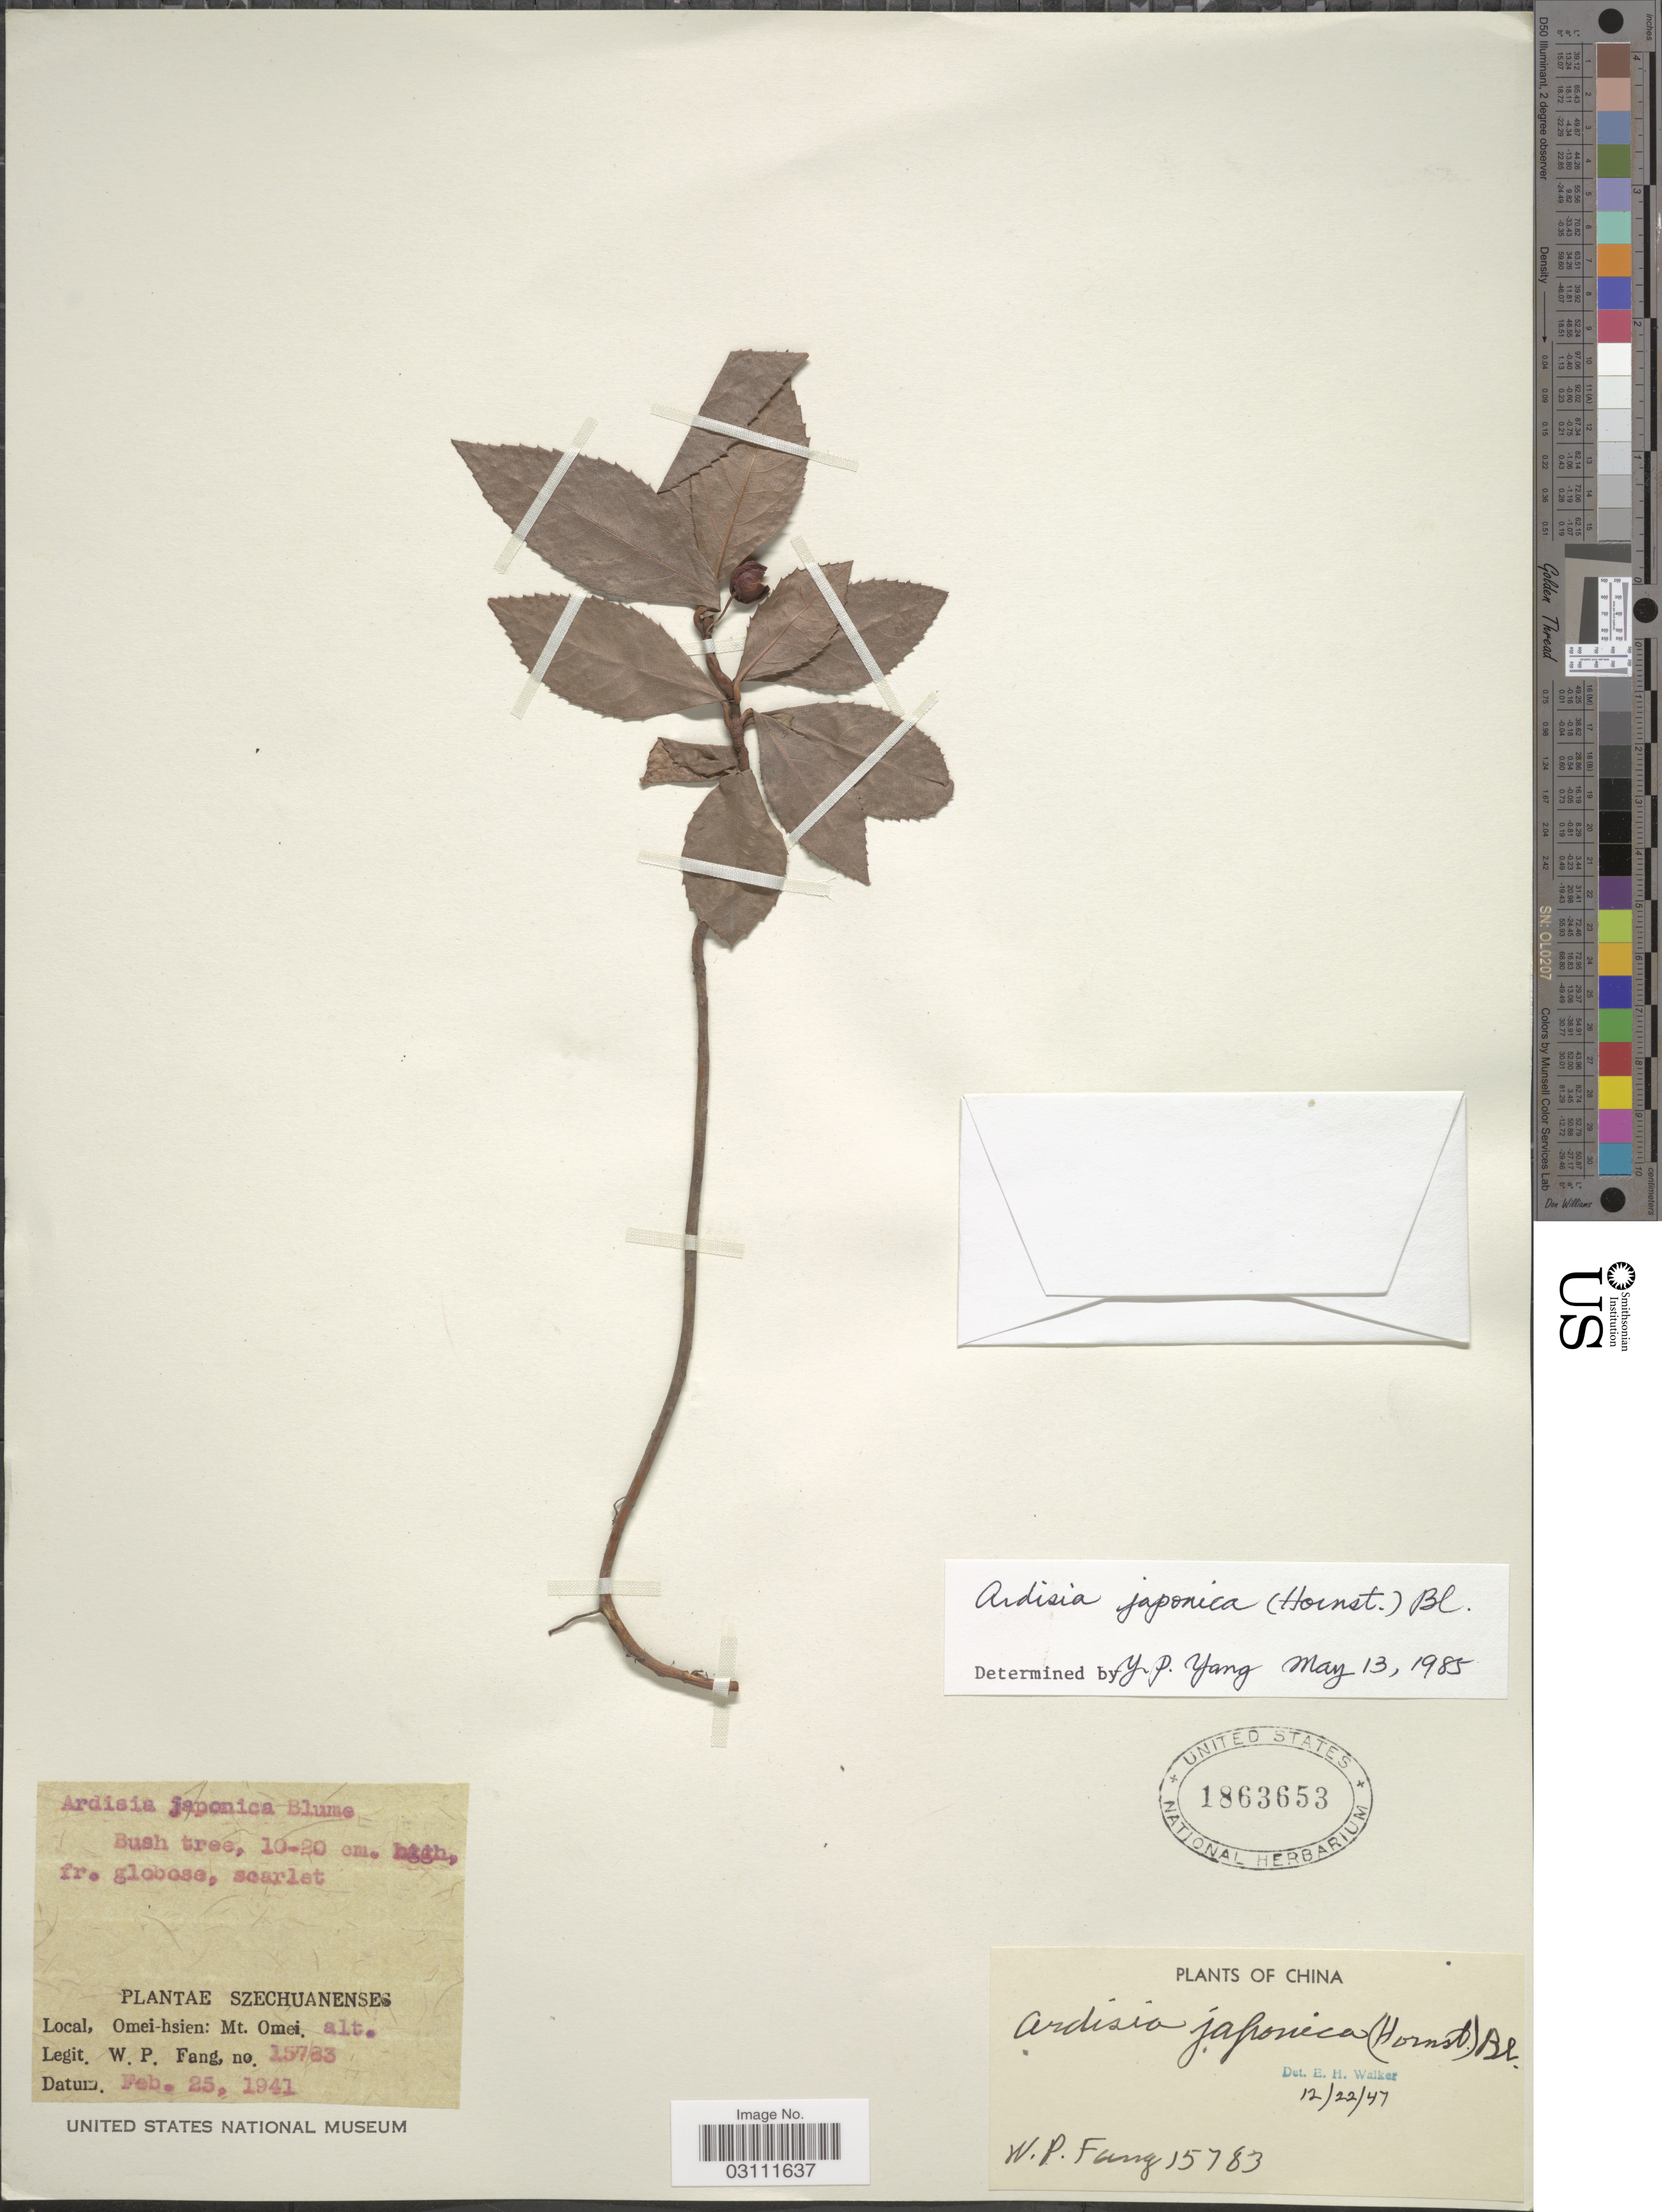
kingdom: Plantae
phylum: Tracheophyta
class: Magnoliopsida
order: Ericales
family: Primulaceae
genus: Ardisia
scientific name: Ardisia japonica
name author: (Thunb.) Blume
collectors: W. P. Fang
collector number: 15783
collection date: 1941-02-25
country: China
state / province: Sichuan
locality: Omei-hsien: Mt. Omei.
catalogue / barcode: US 1863653